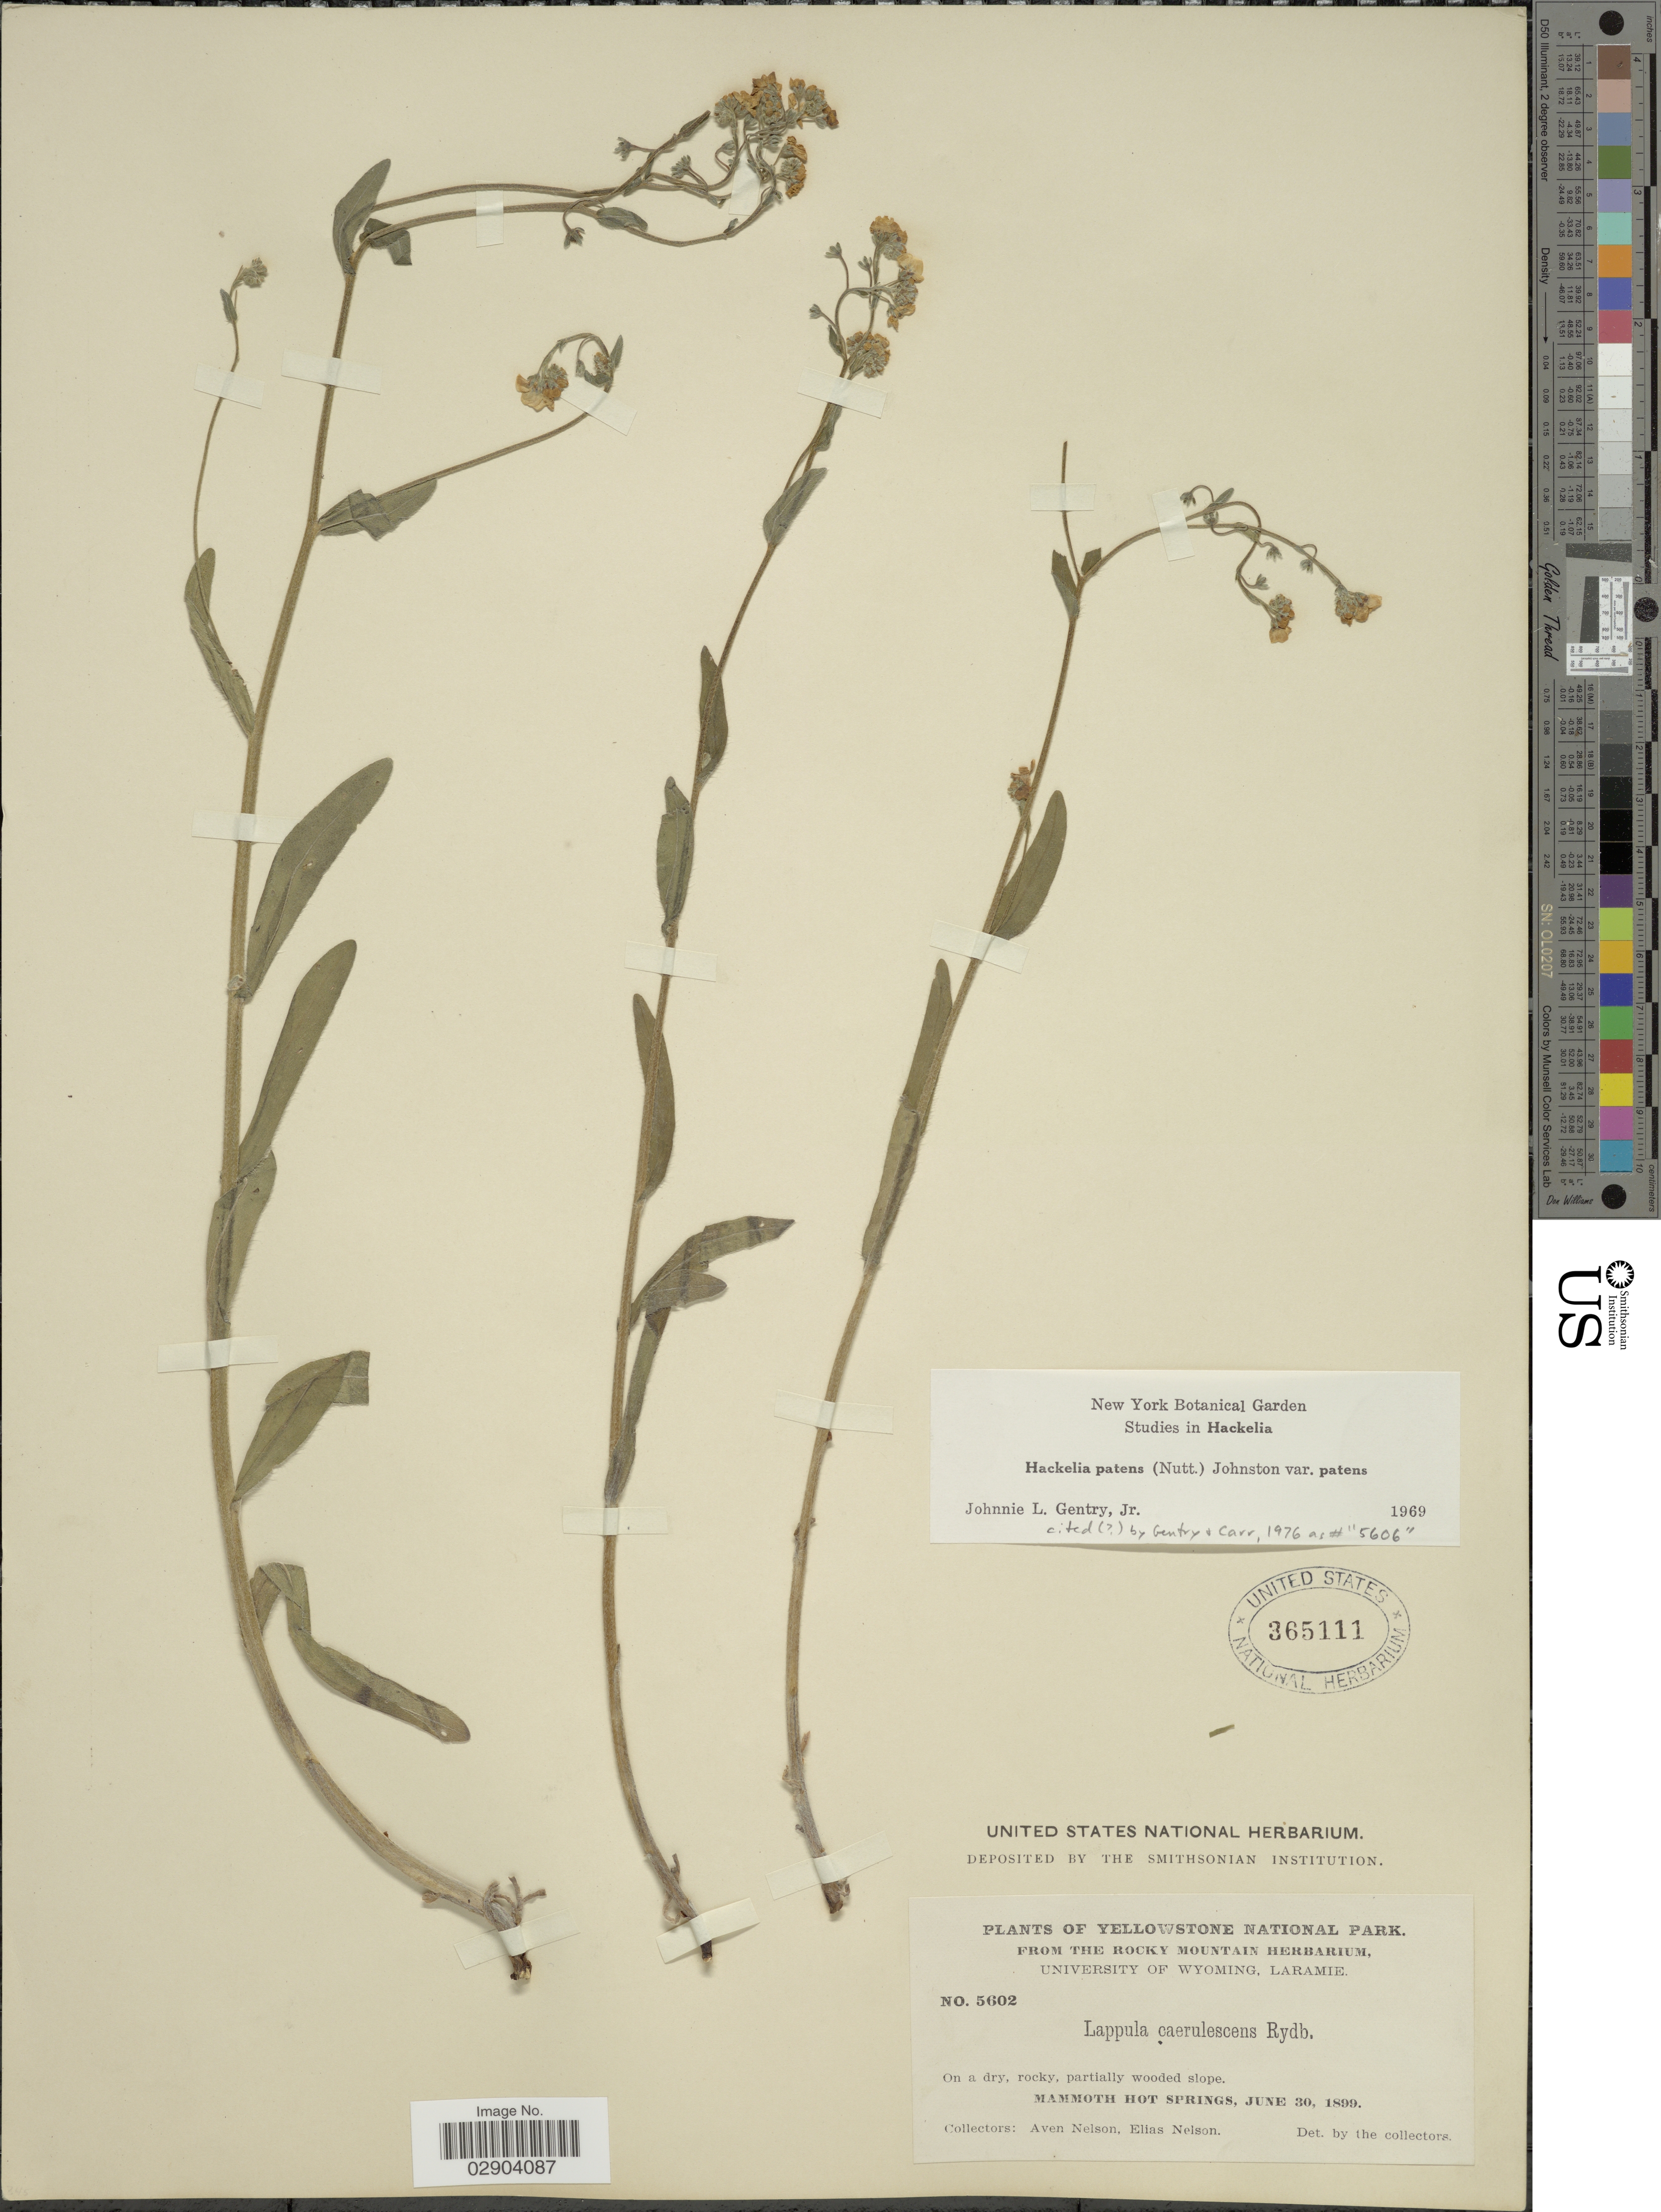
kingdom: Plantae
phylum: Tracheophyta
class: Magnoliopsida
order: Boraginales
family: Boraginaceae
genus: Hackelia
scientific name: Hackelia patens var. patens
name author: (Nutt.) I.M. Johnst.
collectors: A. Nelson & E. Nelson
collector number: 5602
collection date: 1899-06-30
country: United States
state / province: Wyoming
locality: Yellowstone National Park. Mammoth Hot Springs.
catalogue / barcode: US 365111